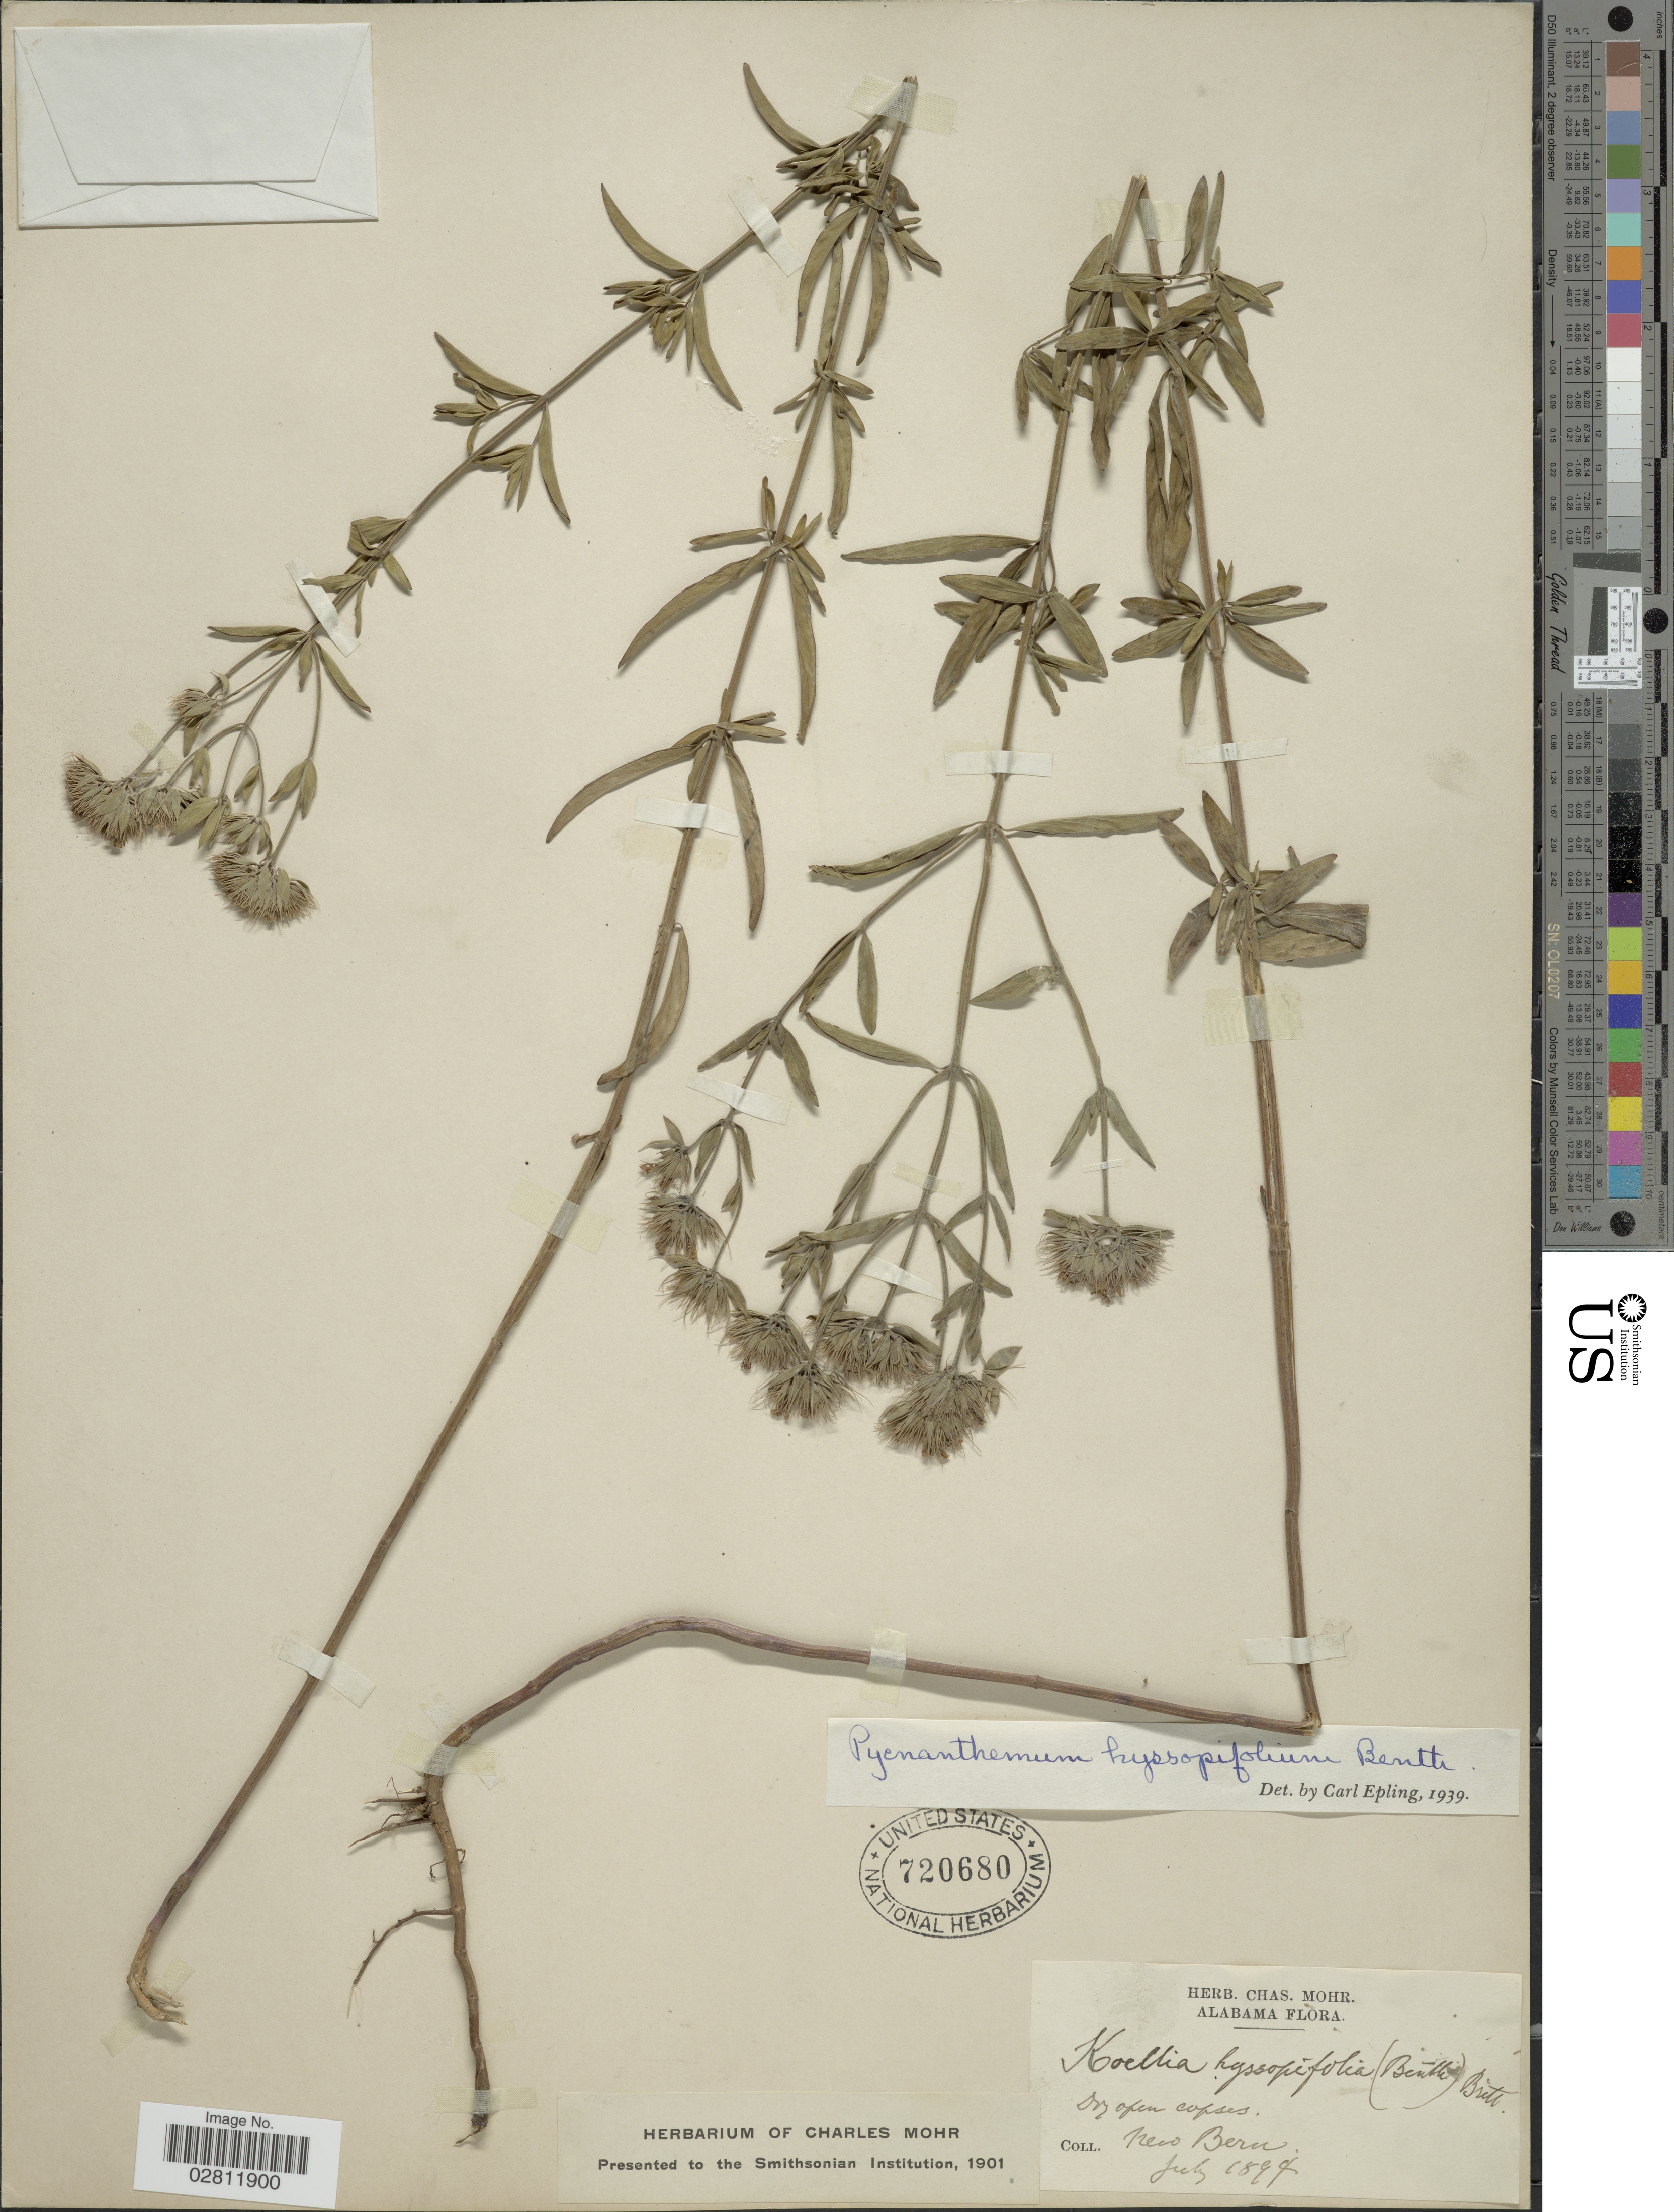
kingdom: Plantae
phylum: Tracheophyta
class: Magnoliopsida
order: Lamiales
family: Lamiaceae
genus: Pycnanthemum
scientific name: Pycnanthemum flexuosum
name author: (Walter) Britton, Stearns & Poggenb.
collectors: ex herb. Charles Mohr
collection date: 1894-07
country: United States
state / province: Alabama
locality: New Bern.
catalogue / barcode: US 720680